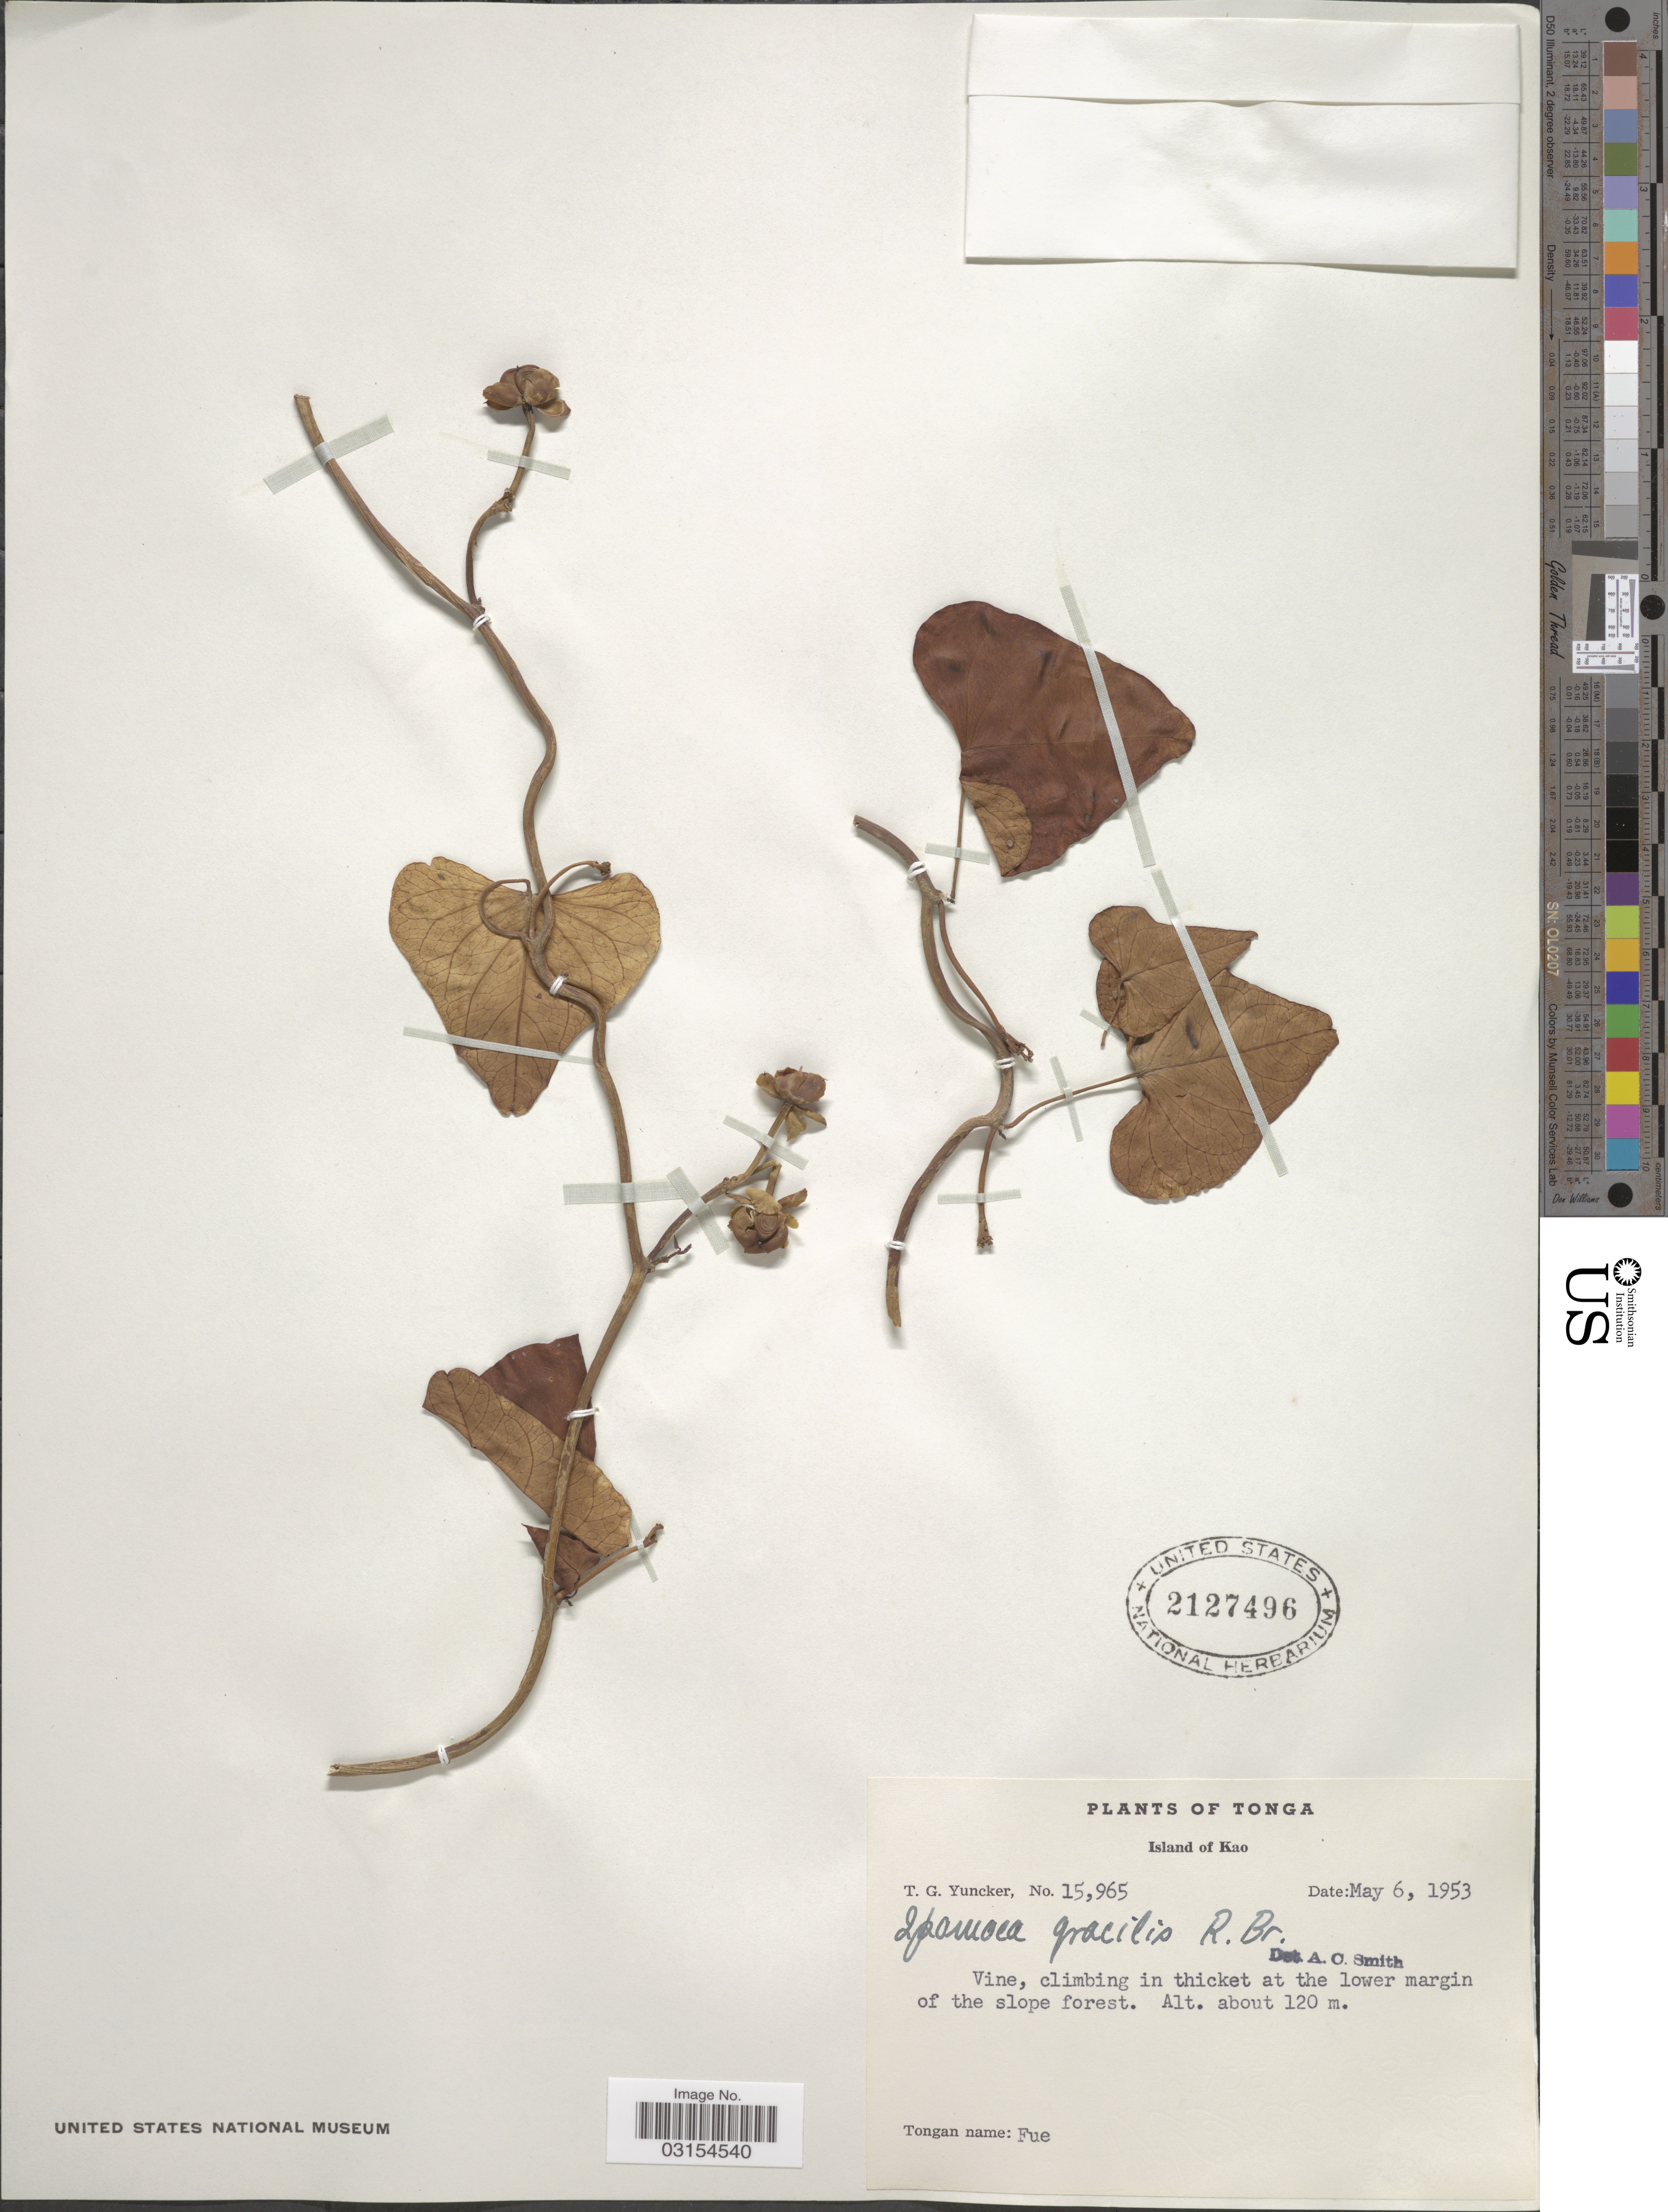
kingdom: Plantae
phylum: Tracheophyta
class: Magnoliopsida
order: Solanales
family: Convolvulaceae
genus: Ipomoea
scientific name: Ipomoea littoralis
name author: Blume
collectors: T. G. Yuncker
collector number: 15965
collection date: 1953-05-06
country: Tonga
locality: Island of Kao.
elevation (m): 120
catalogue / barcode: US 2127496